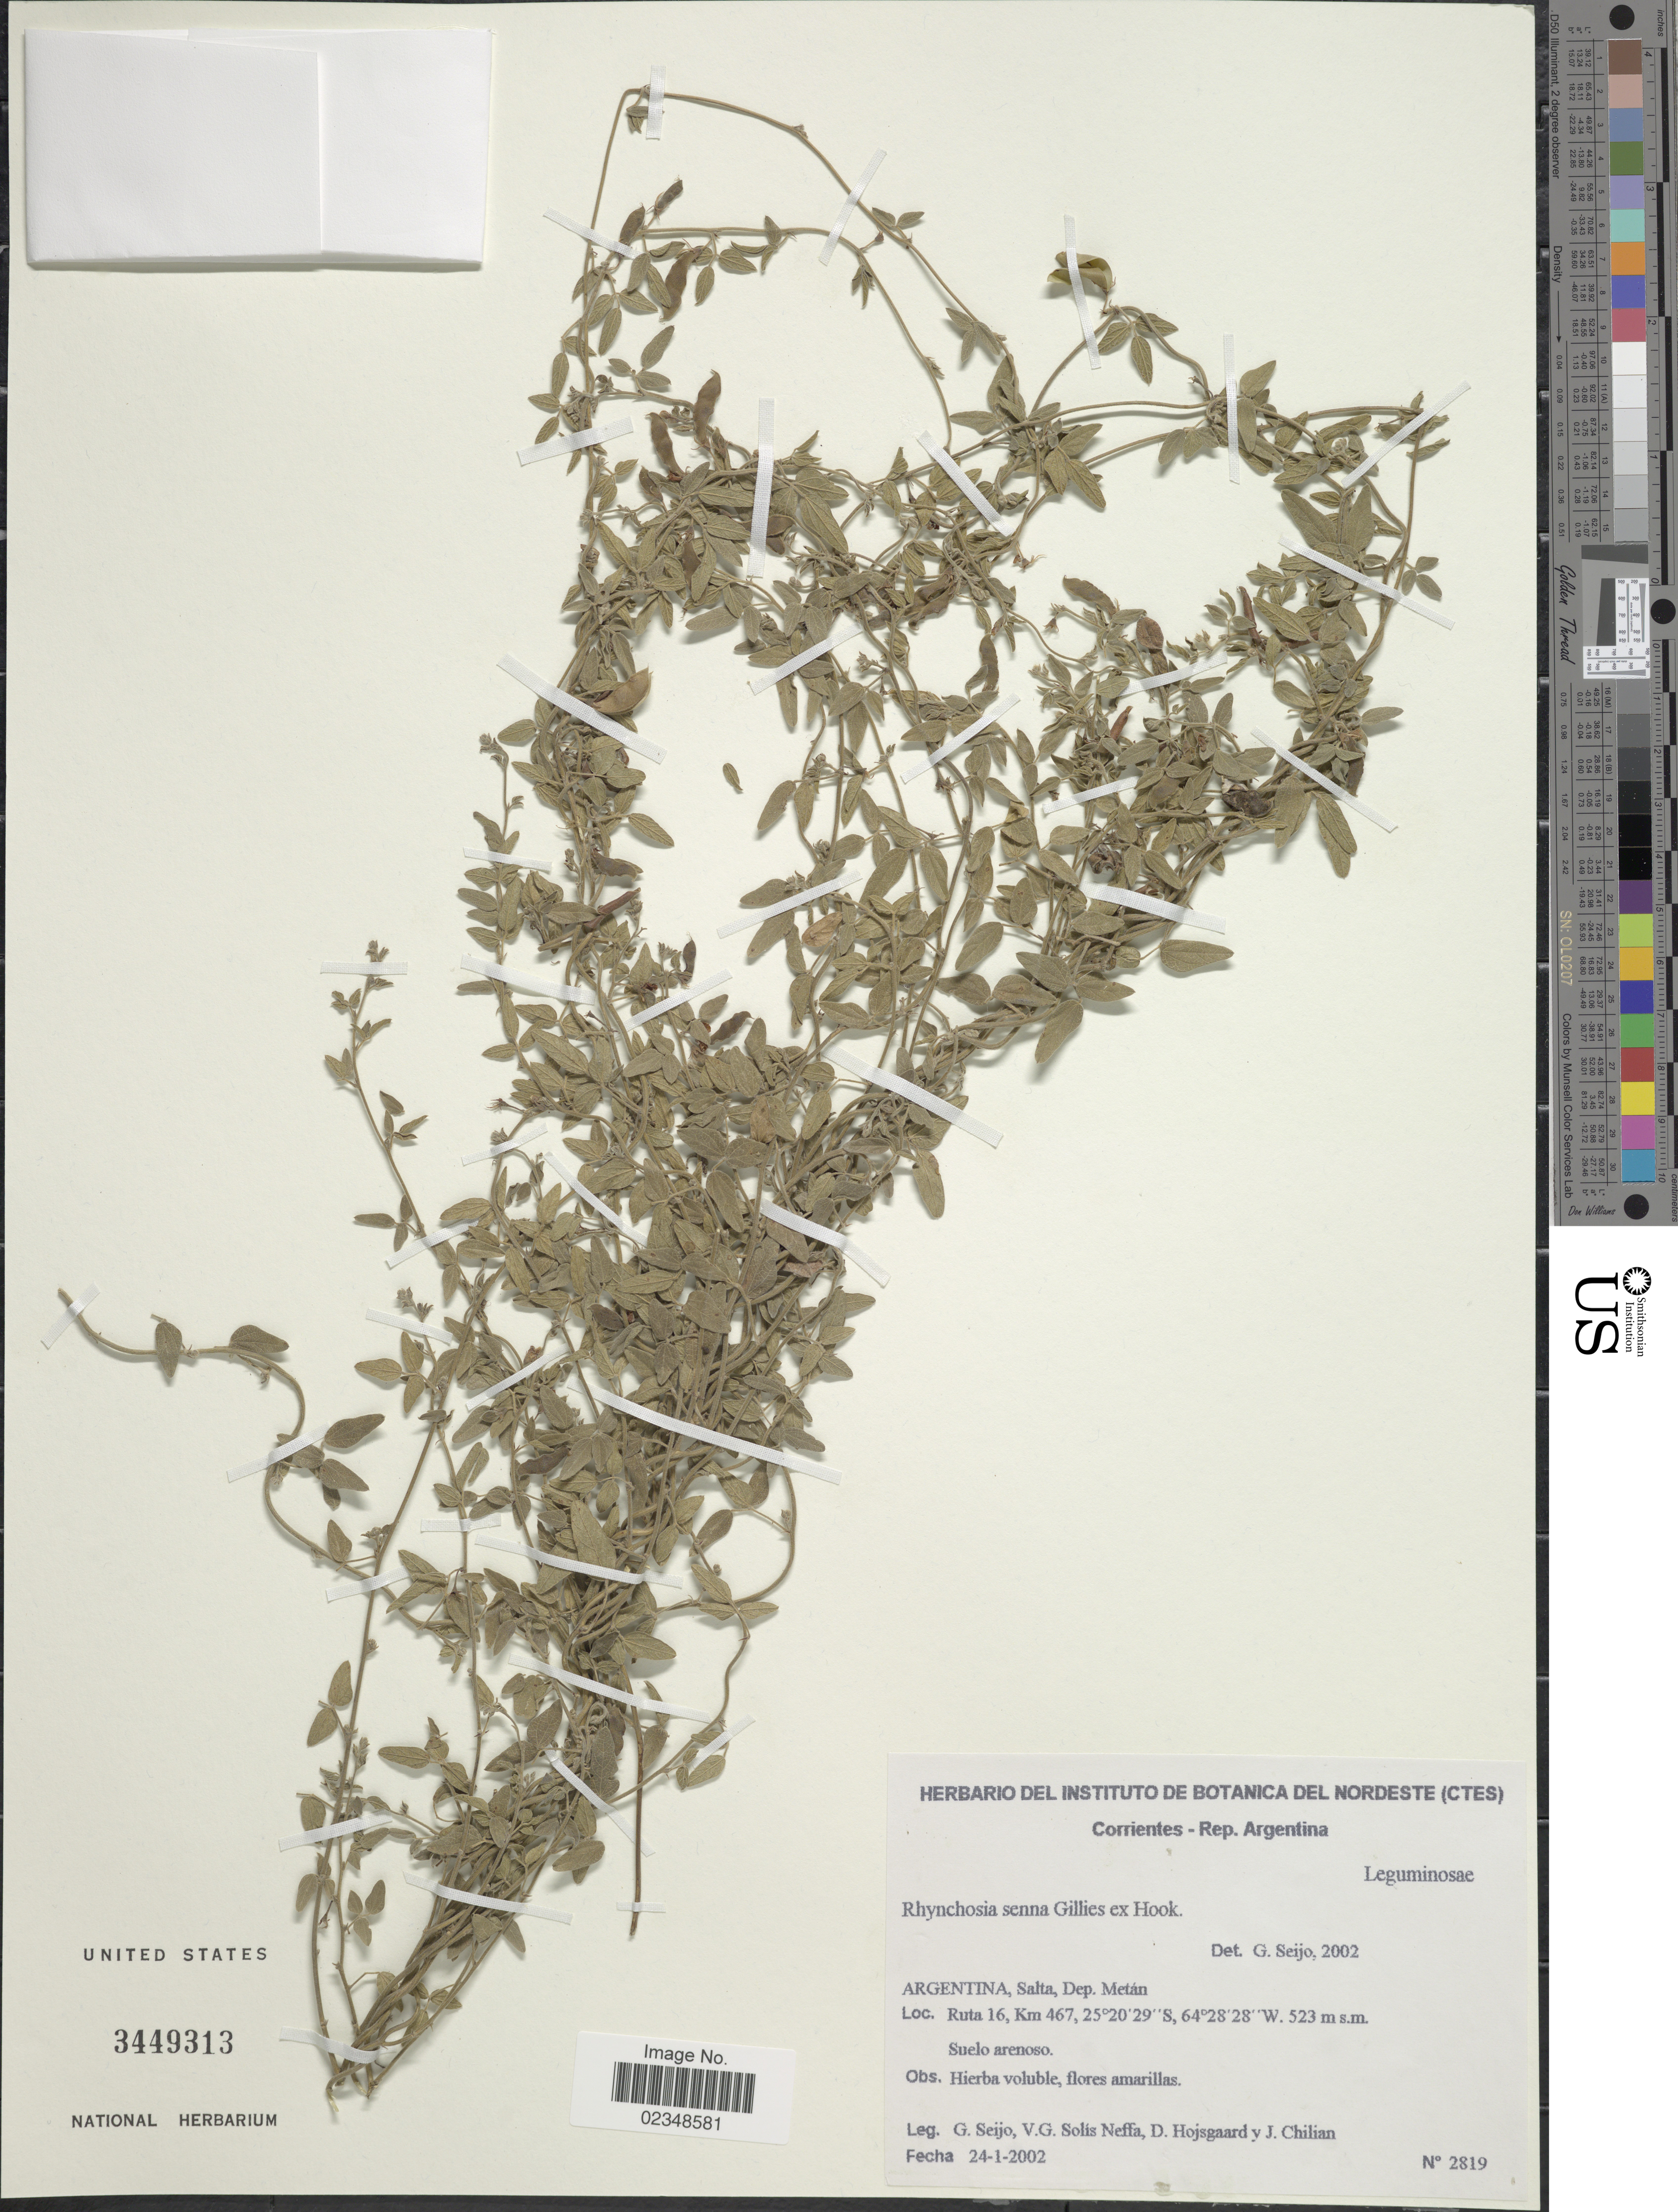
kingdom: Plantae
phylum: Tracheophyta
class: Magnoliopsida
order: Fabales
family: Fabaceae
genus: Rhynchosia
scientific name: Rhynchosia senna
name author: Gillies ex Hook.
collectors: G. Seijo, V. Solis Neffa, D. Hojsgaard & J. Chilian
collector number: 2819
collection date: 2002-01-24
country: Argentina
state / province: Salta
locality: Dep. Metan, Ruta 16, Km 467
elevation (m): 523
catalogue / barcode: US 3449313